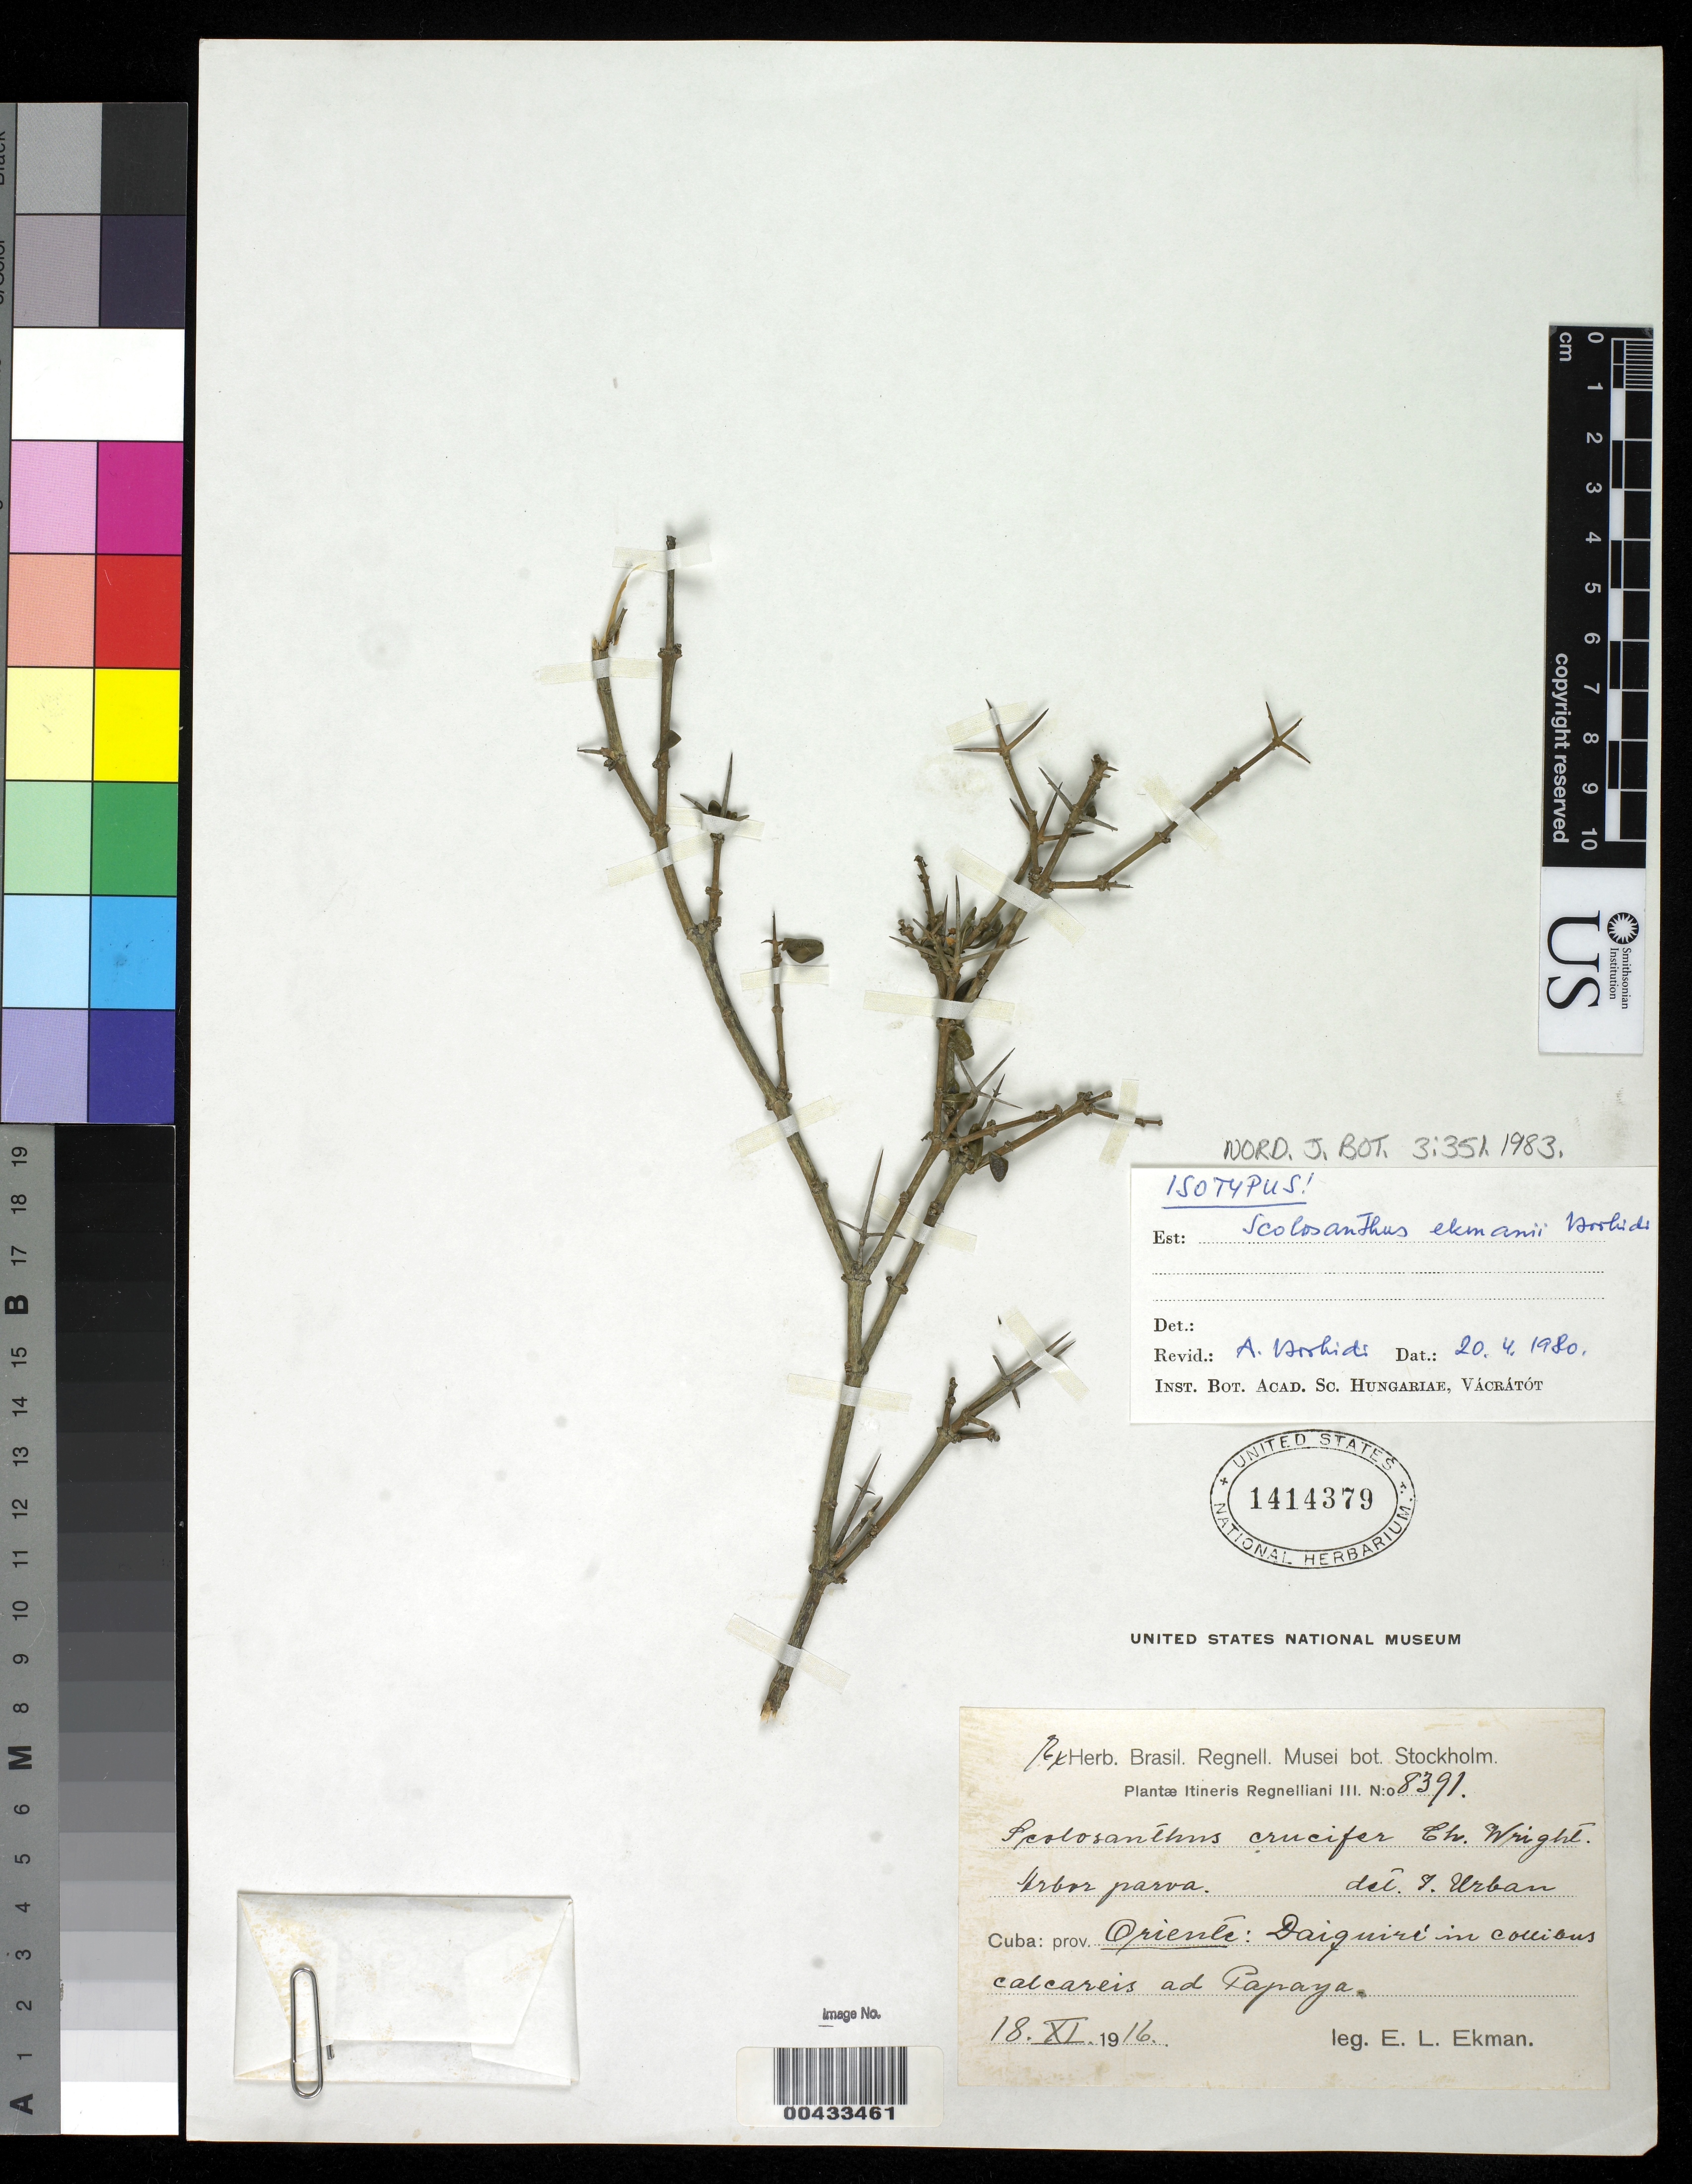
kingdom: Plantae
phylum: Tracheophyta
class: Magnoliopsida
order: Gentianales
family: Rubiaceae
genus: Scolosanthus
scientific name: Scolosanthus ekmanii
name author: Borhidi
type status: Isotype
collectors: E. L. Ekman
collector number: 8391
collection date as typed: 18 Nov 1916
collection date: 1916-11-18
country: Cuba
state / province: Oriente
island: Greater Antilles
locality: Daiquiri in collious Calcareis ad Papayan.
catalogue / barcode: US 1414379